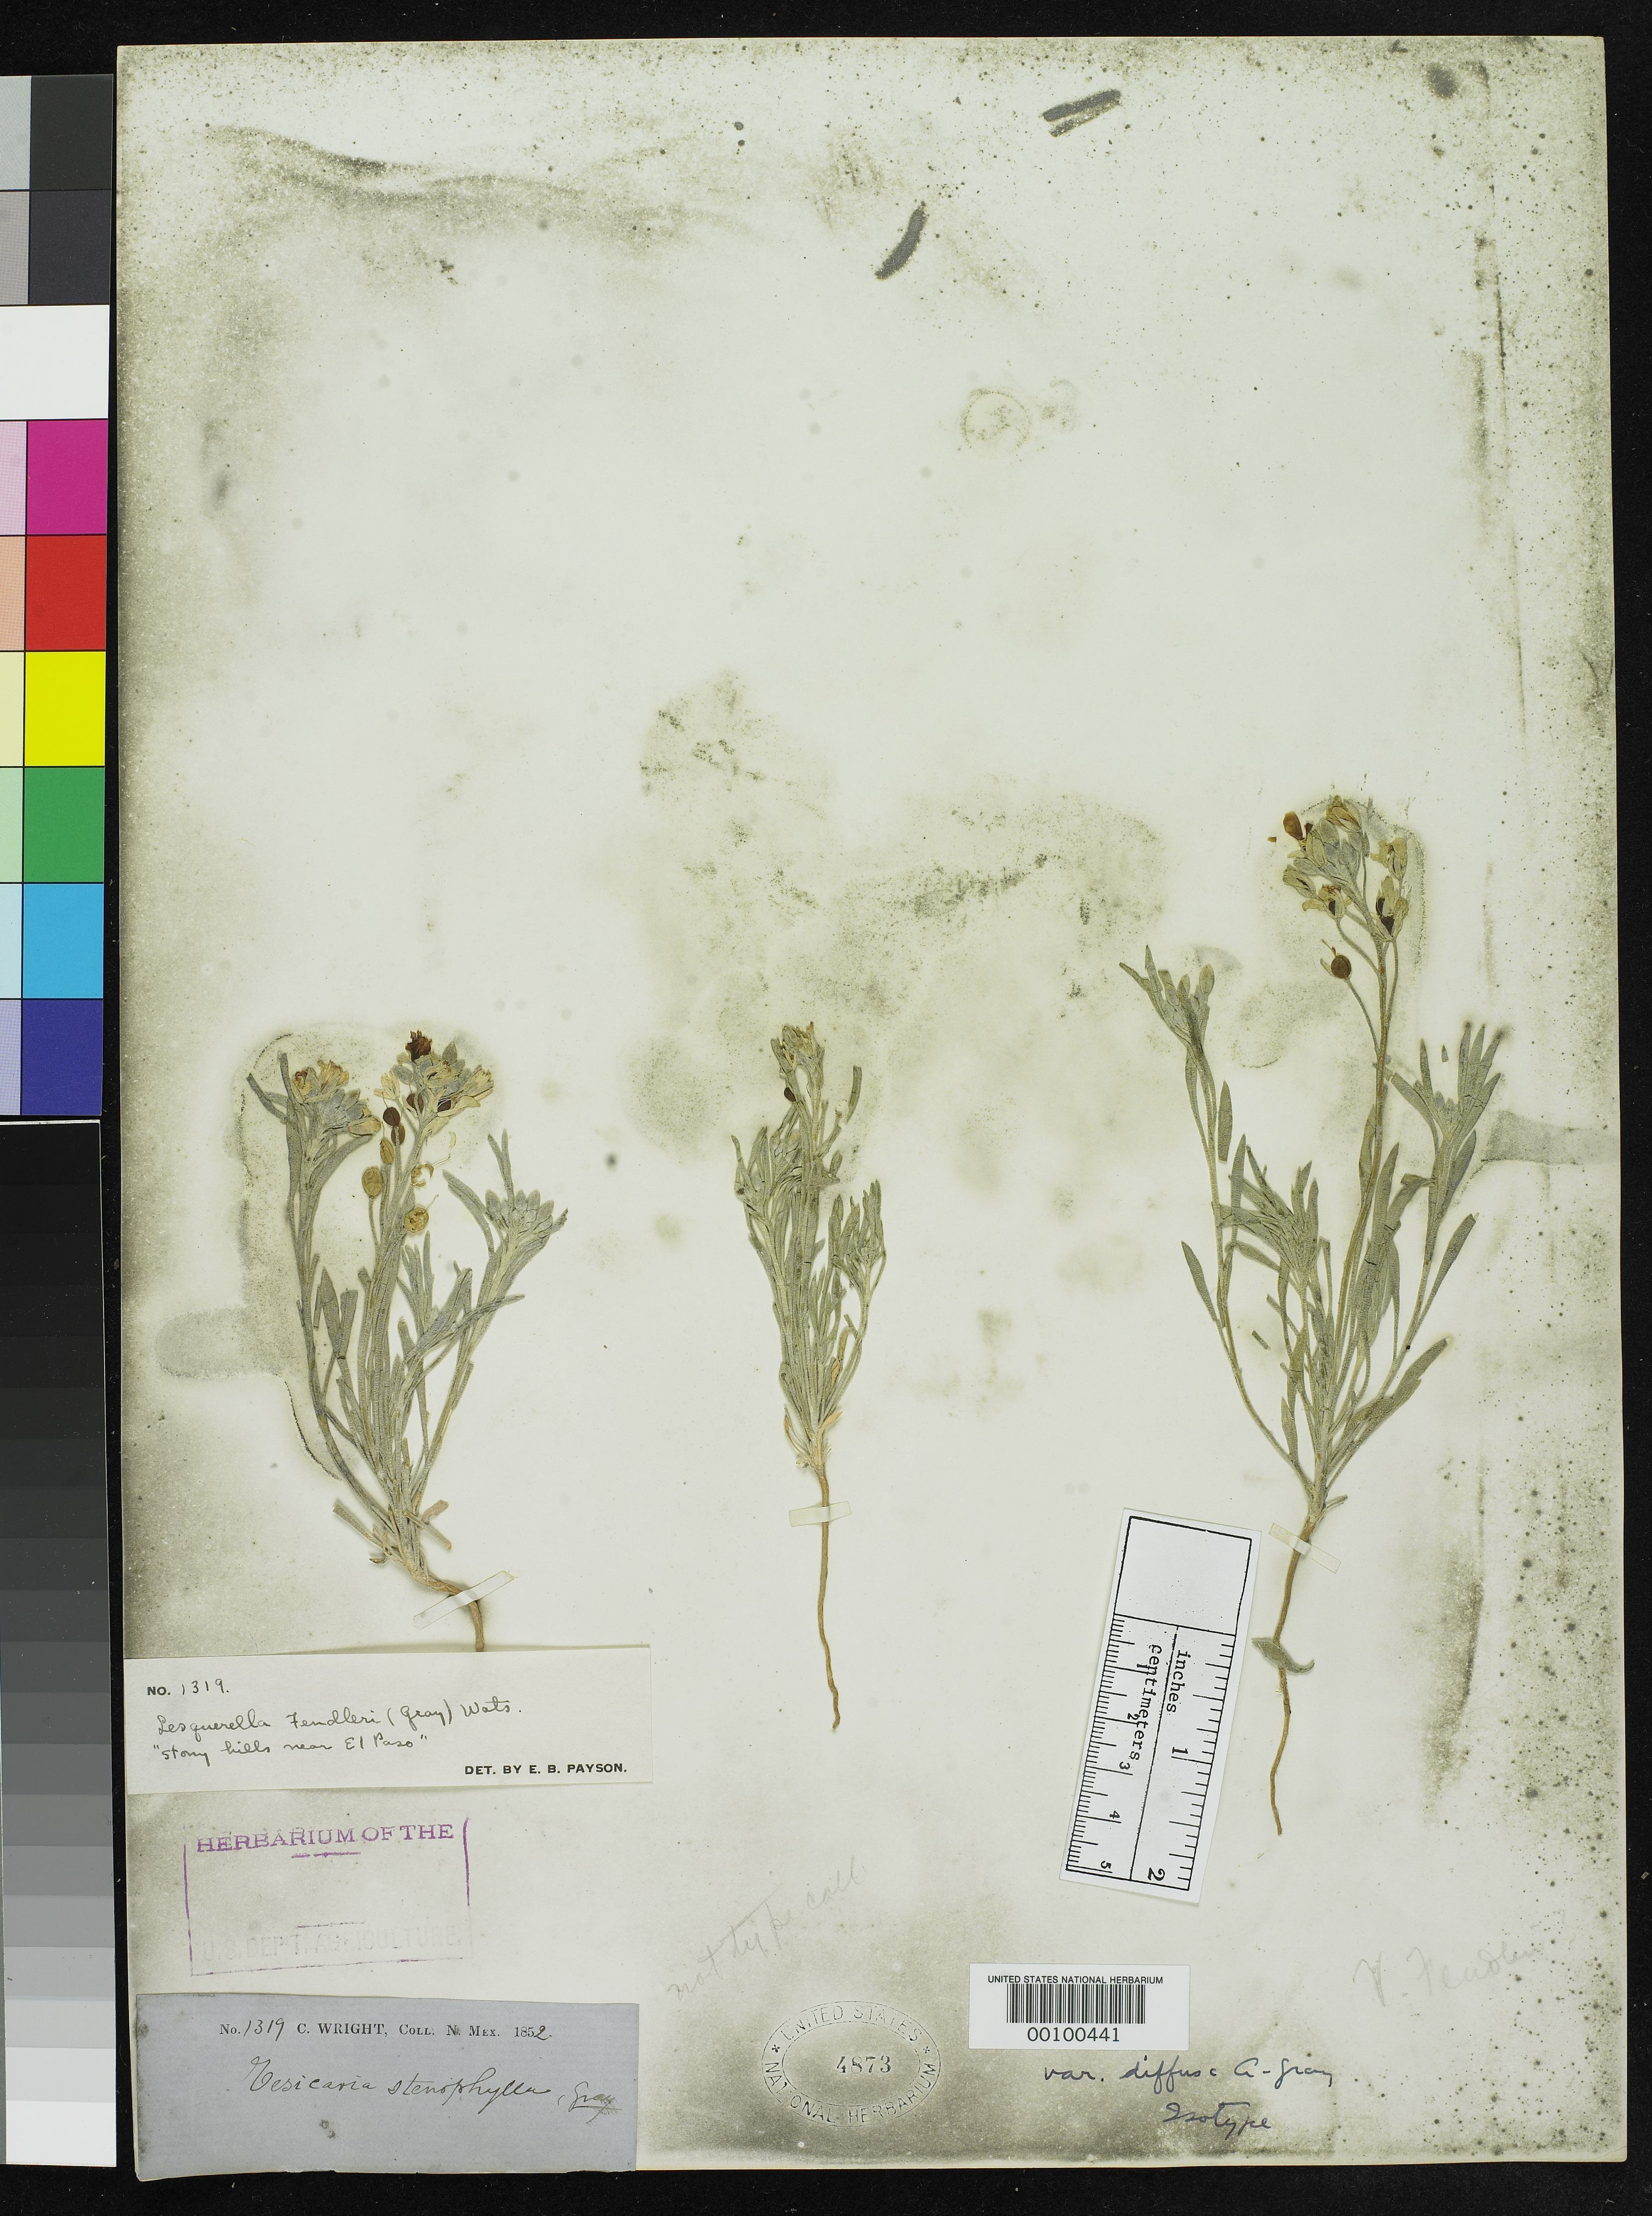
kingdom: Plantae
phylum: Tracheophyta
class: Magnoliopsida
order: Brassicales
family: Brassicaceae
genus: Physaria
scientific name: Physaria stenophylla var. diffusa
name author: A. Gray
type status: Isotype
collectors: C. Wright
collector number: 1319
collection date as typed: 1851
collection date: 1851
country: United States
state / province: New Mexico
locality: Rio Grande near El Paso.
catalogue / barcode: US 4873